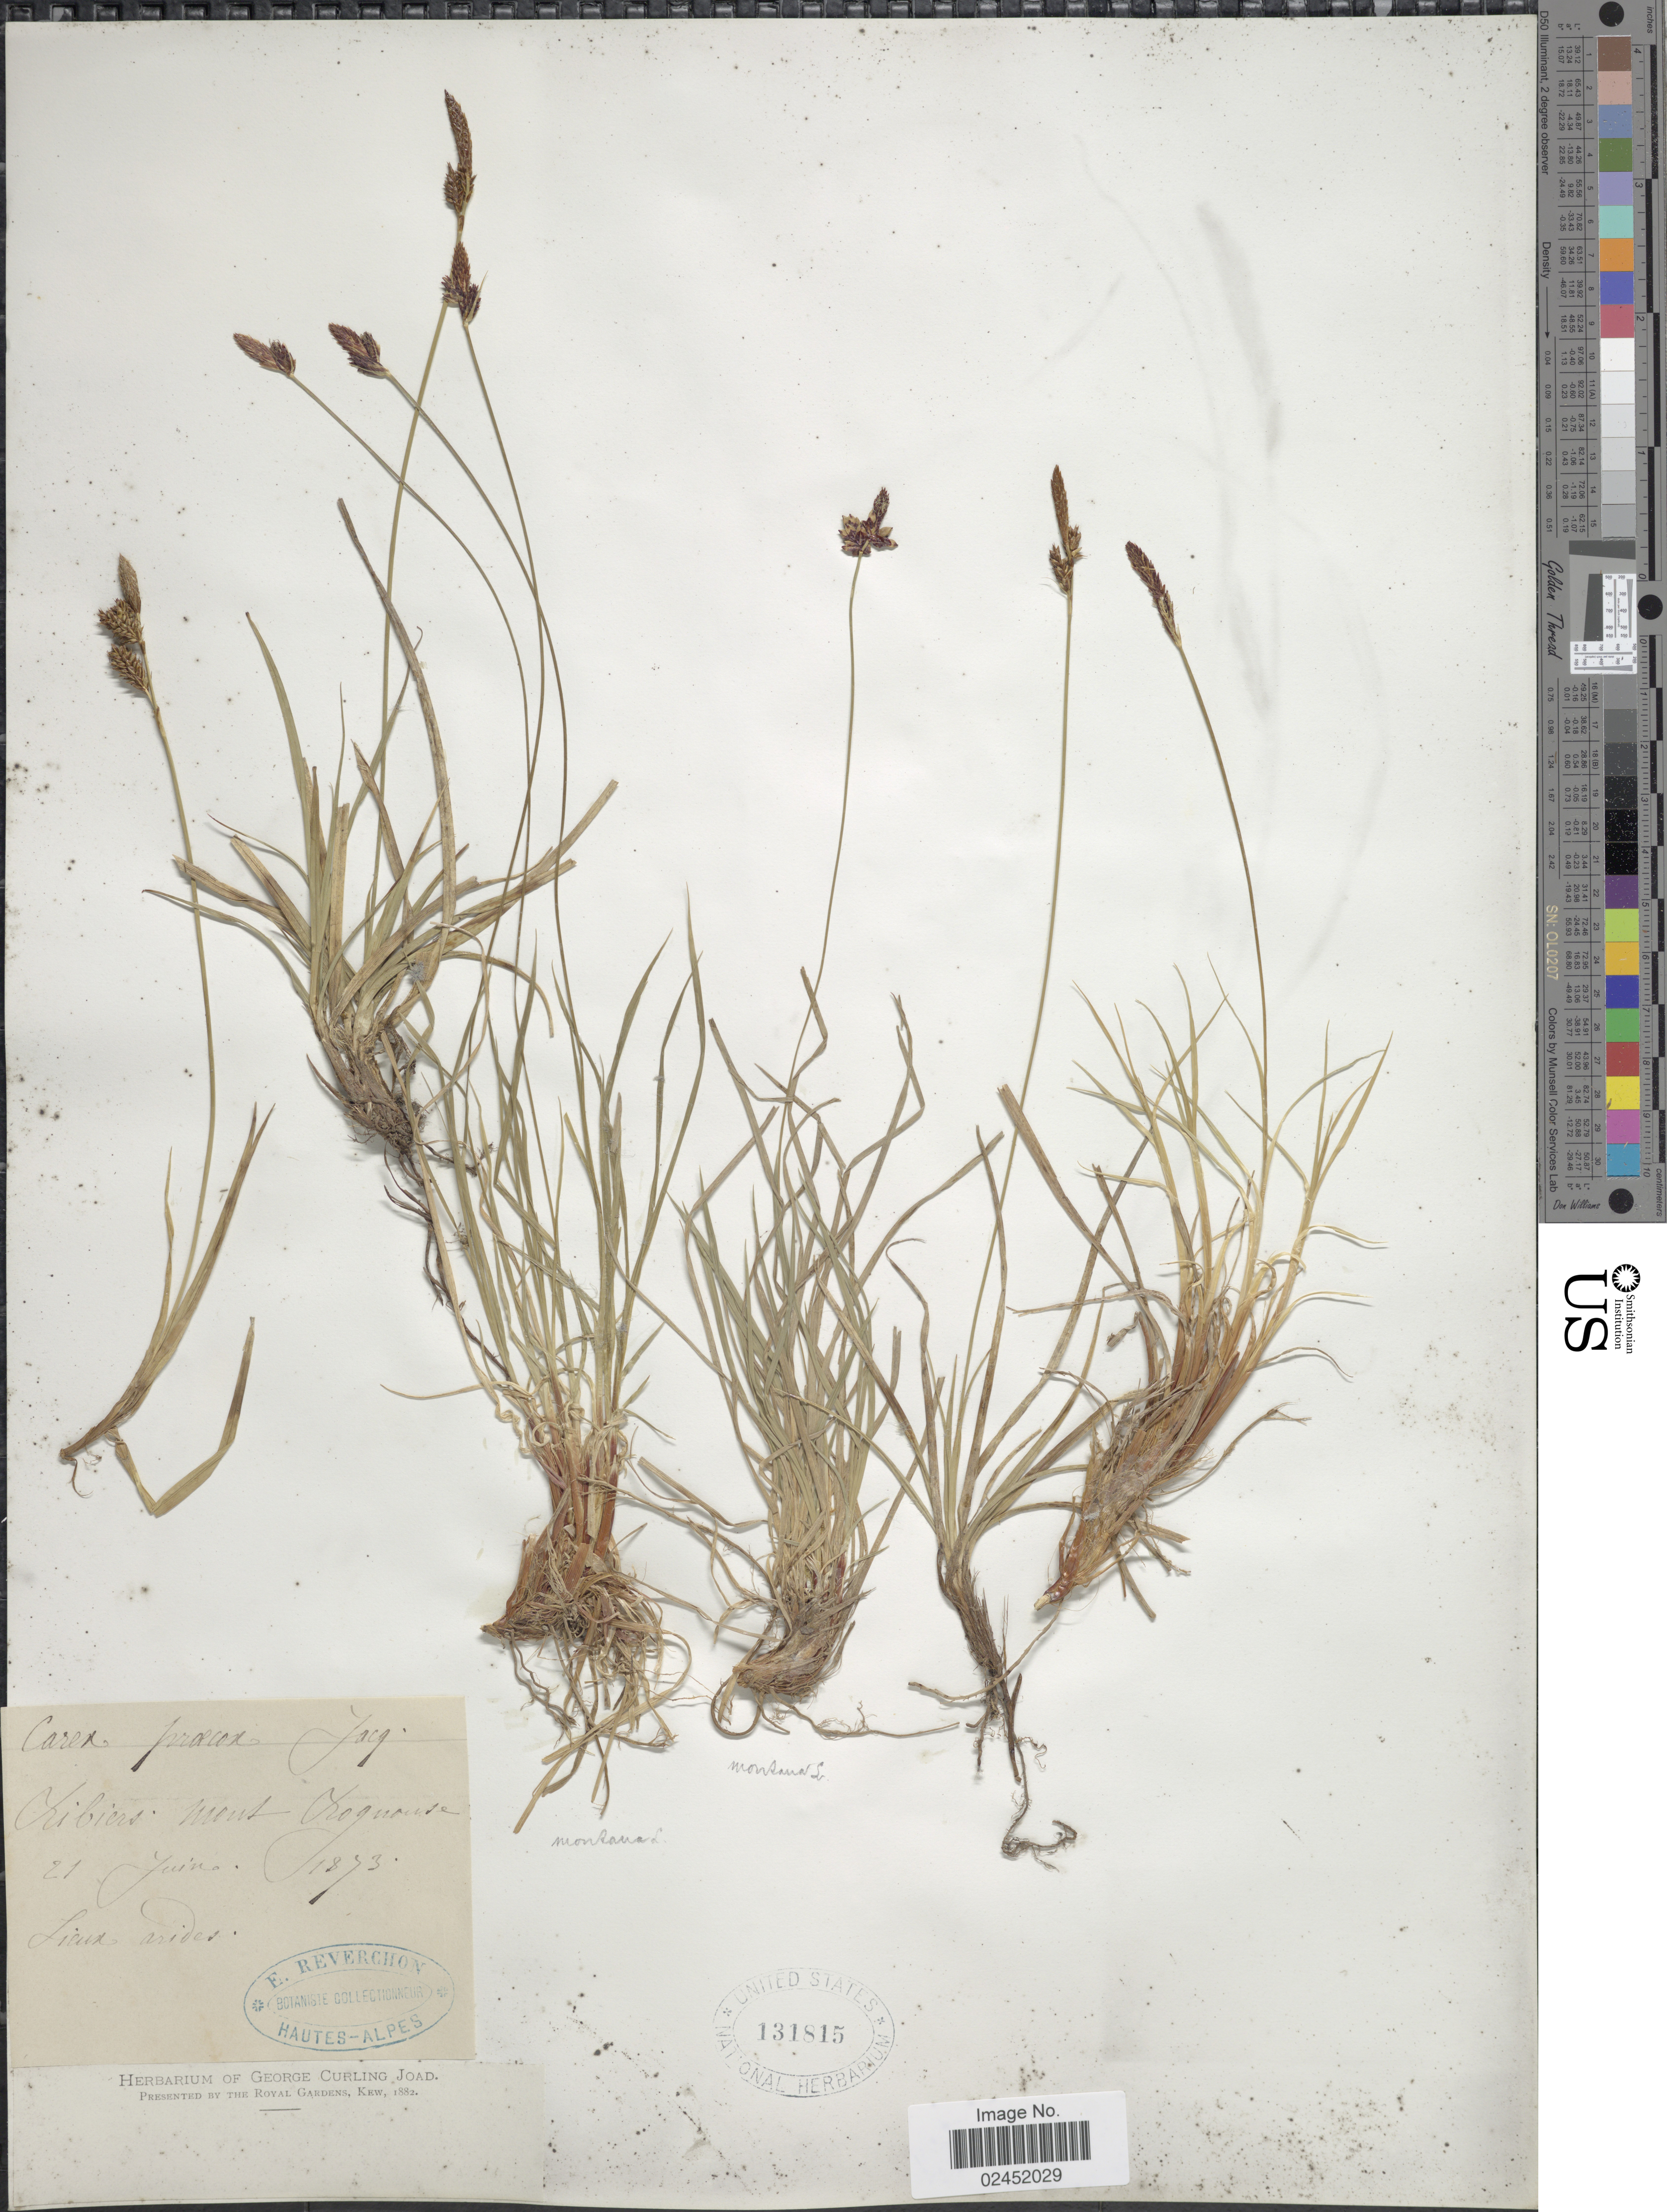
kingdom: Plantae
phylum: Tracheophyta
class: Liliopsida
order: Poales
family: Cyperaceae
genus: Carex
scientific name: Carex praecox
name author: Schreb.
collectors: E. Reverchon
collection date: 1873-06-21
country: France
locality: Ribiers mont Rognouse, Lieux arides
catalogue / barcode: US 131815